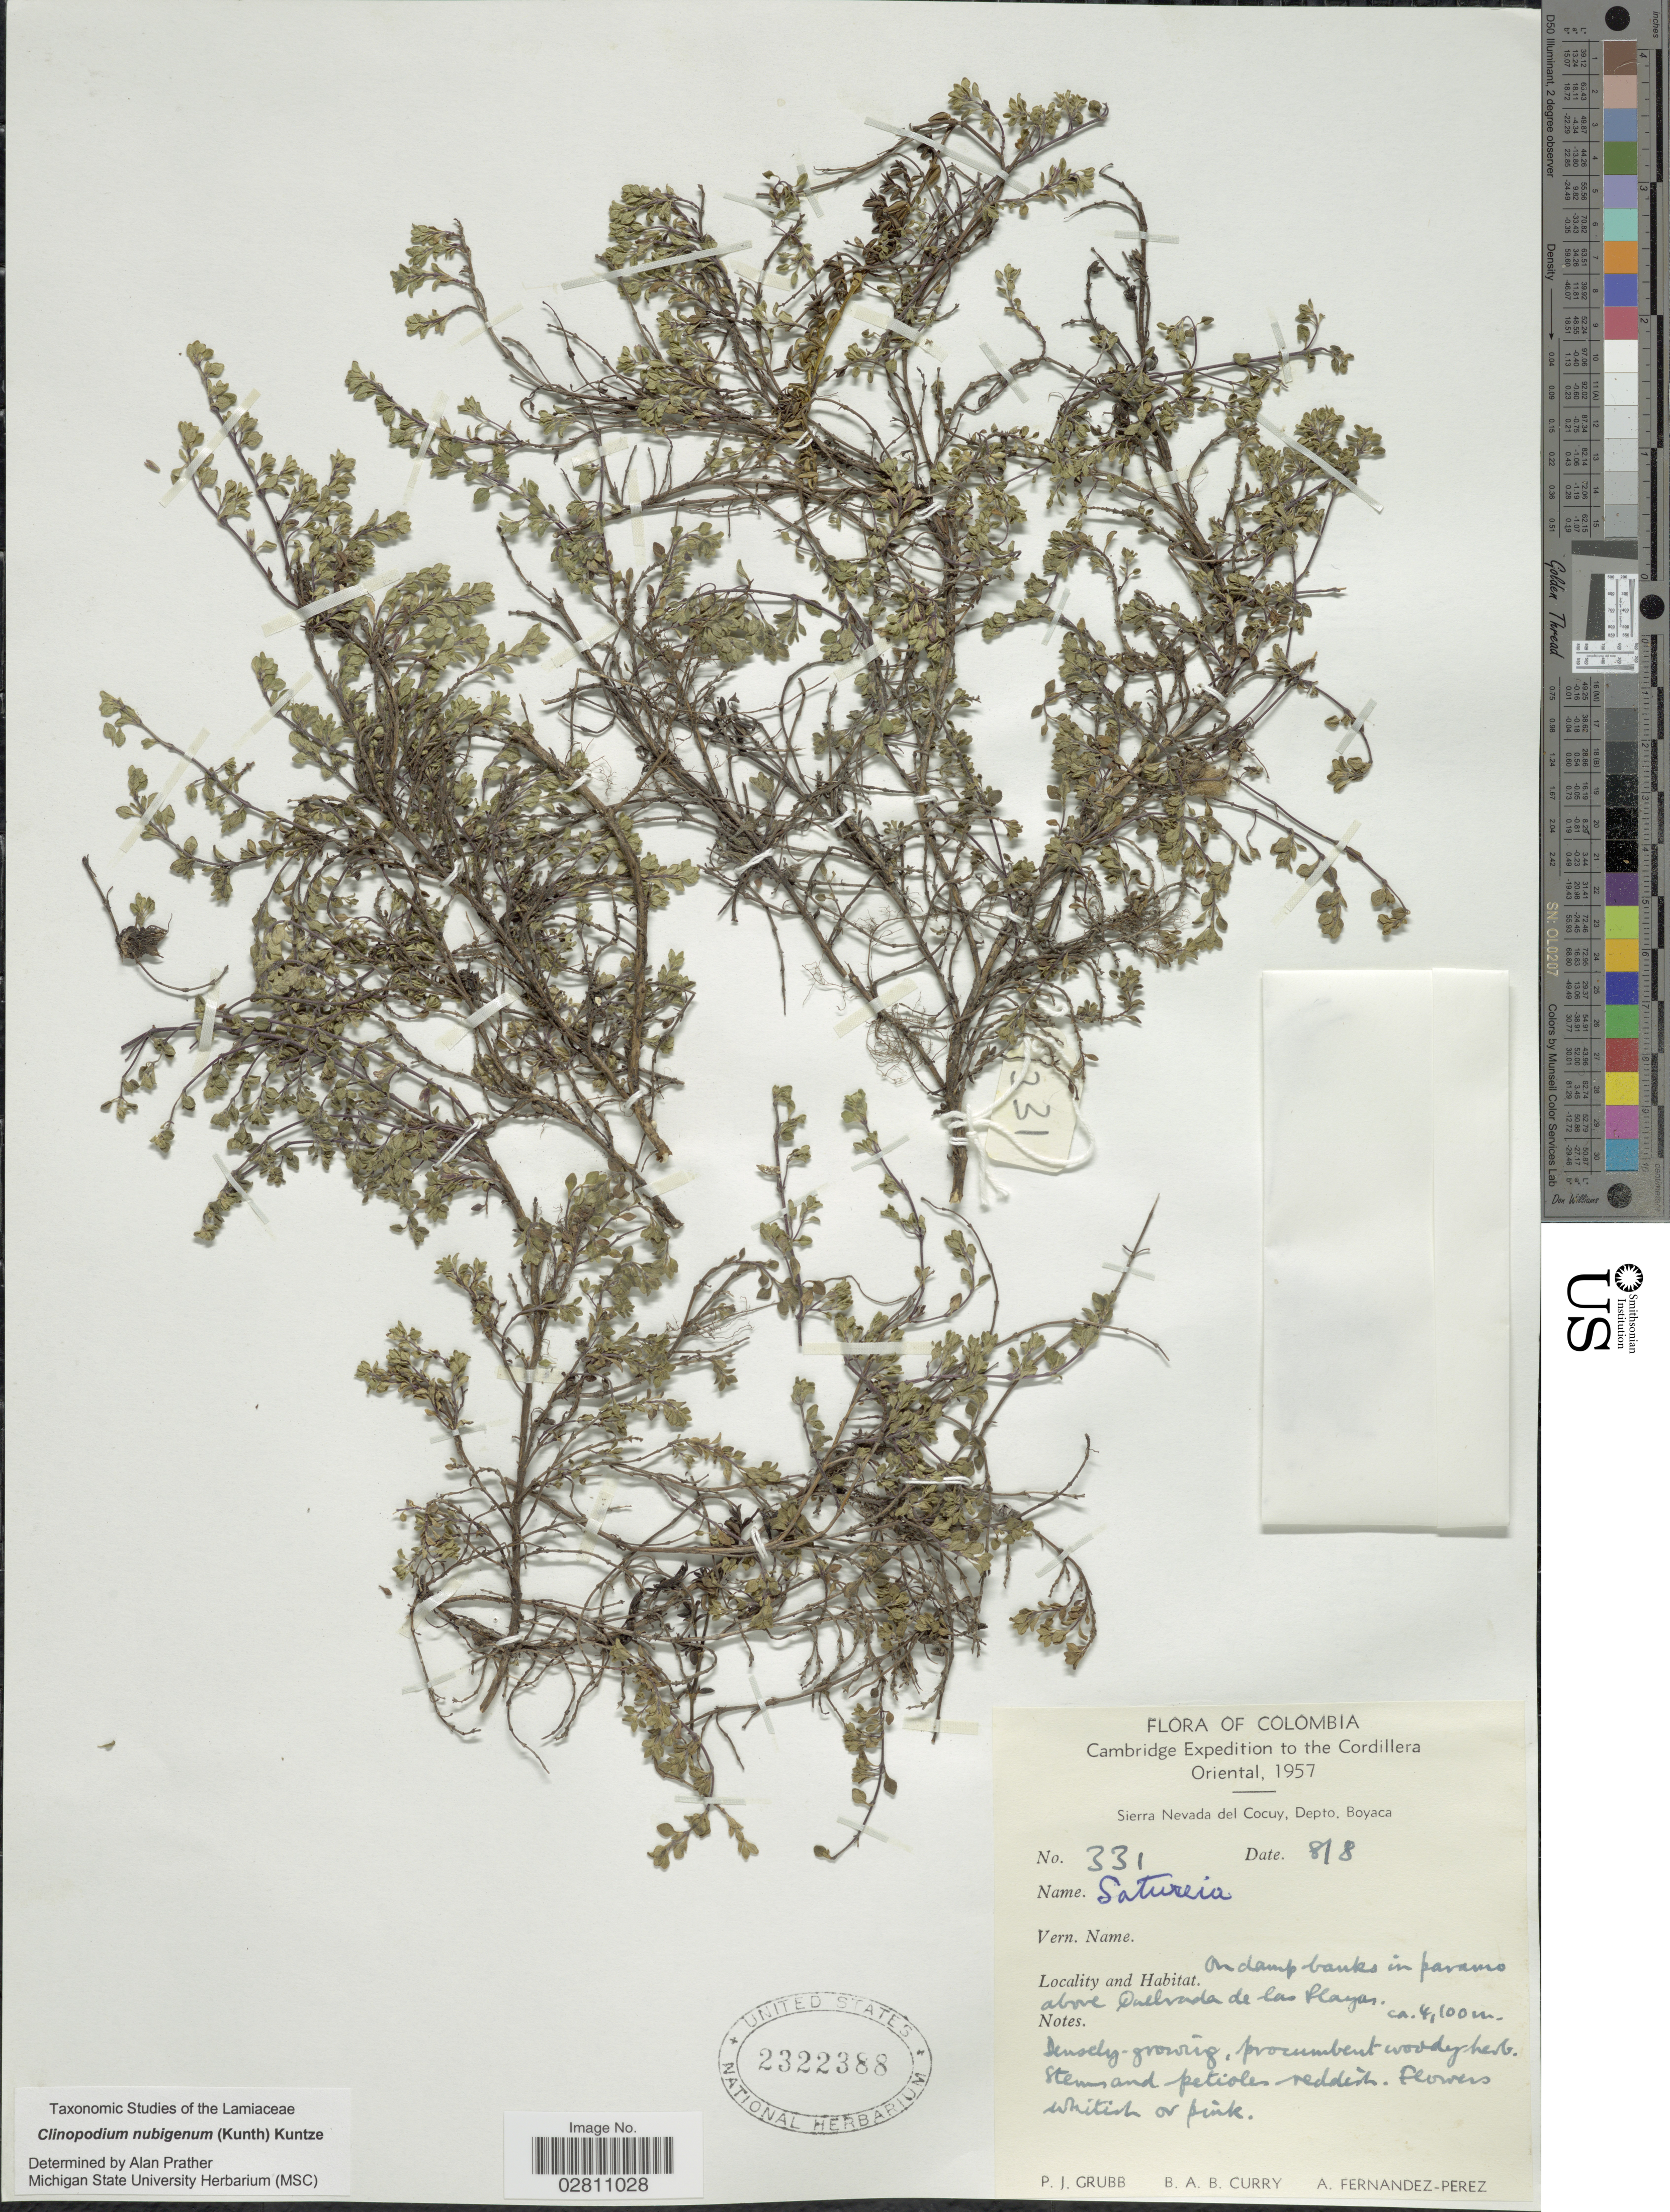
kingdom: Plantae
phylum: Tracheophyta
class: Magnoliopsida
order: Lamiales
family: Lamiaceae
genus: Clinopodium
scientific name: Clinopodium nubigenum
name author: (Kunth) Kuntze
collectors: P. J. Grubb, B. A. B. Curry & A. Fernández-Pérez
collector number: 331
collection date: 1957-08-08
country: Colombia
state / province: Boyacá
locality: Cordillera Oriental, Sierra Nevada del Cocuy, Depto. Boyaca, On damp banks in paramo above Quelvada de la Playas.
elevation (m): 4100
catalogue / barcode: US 2322388